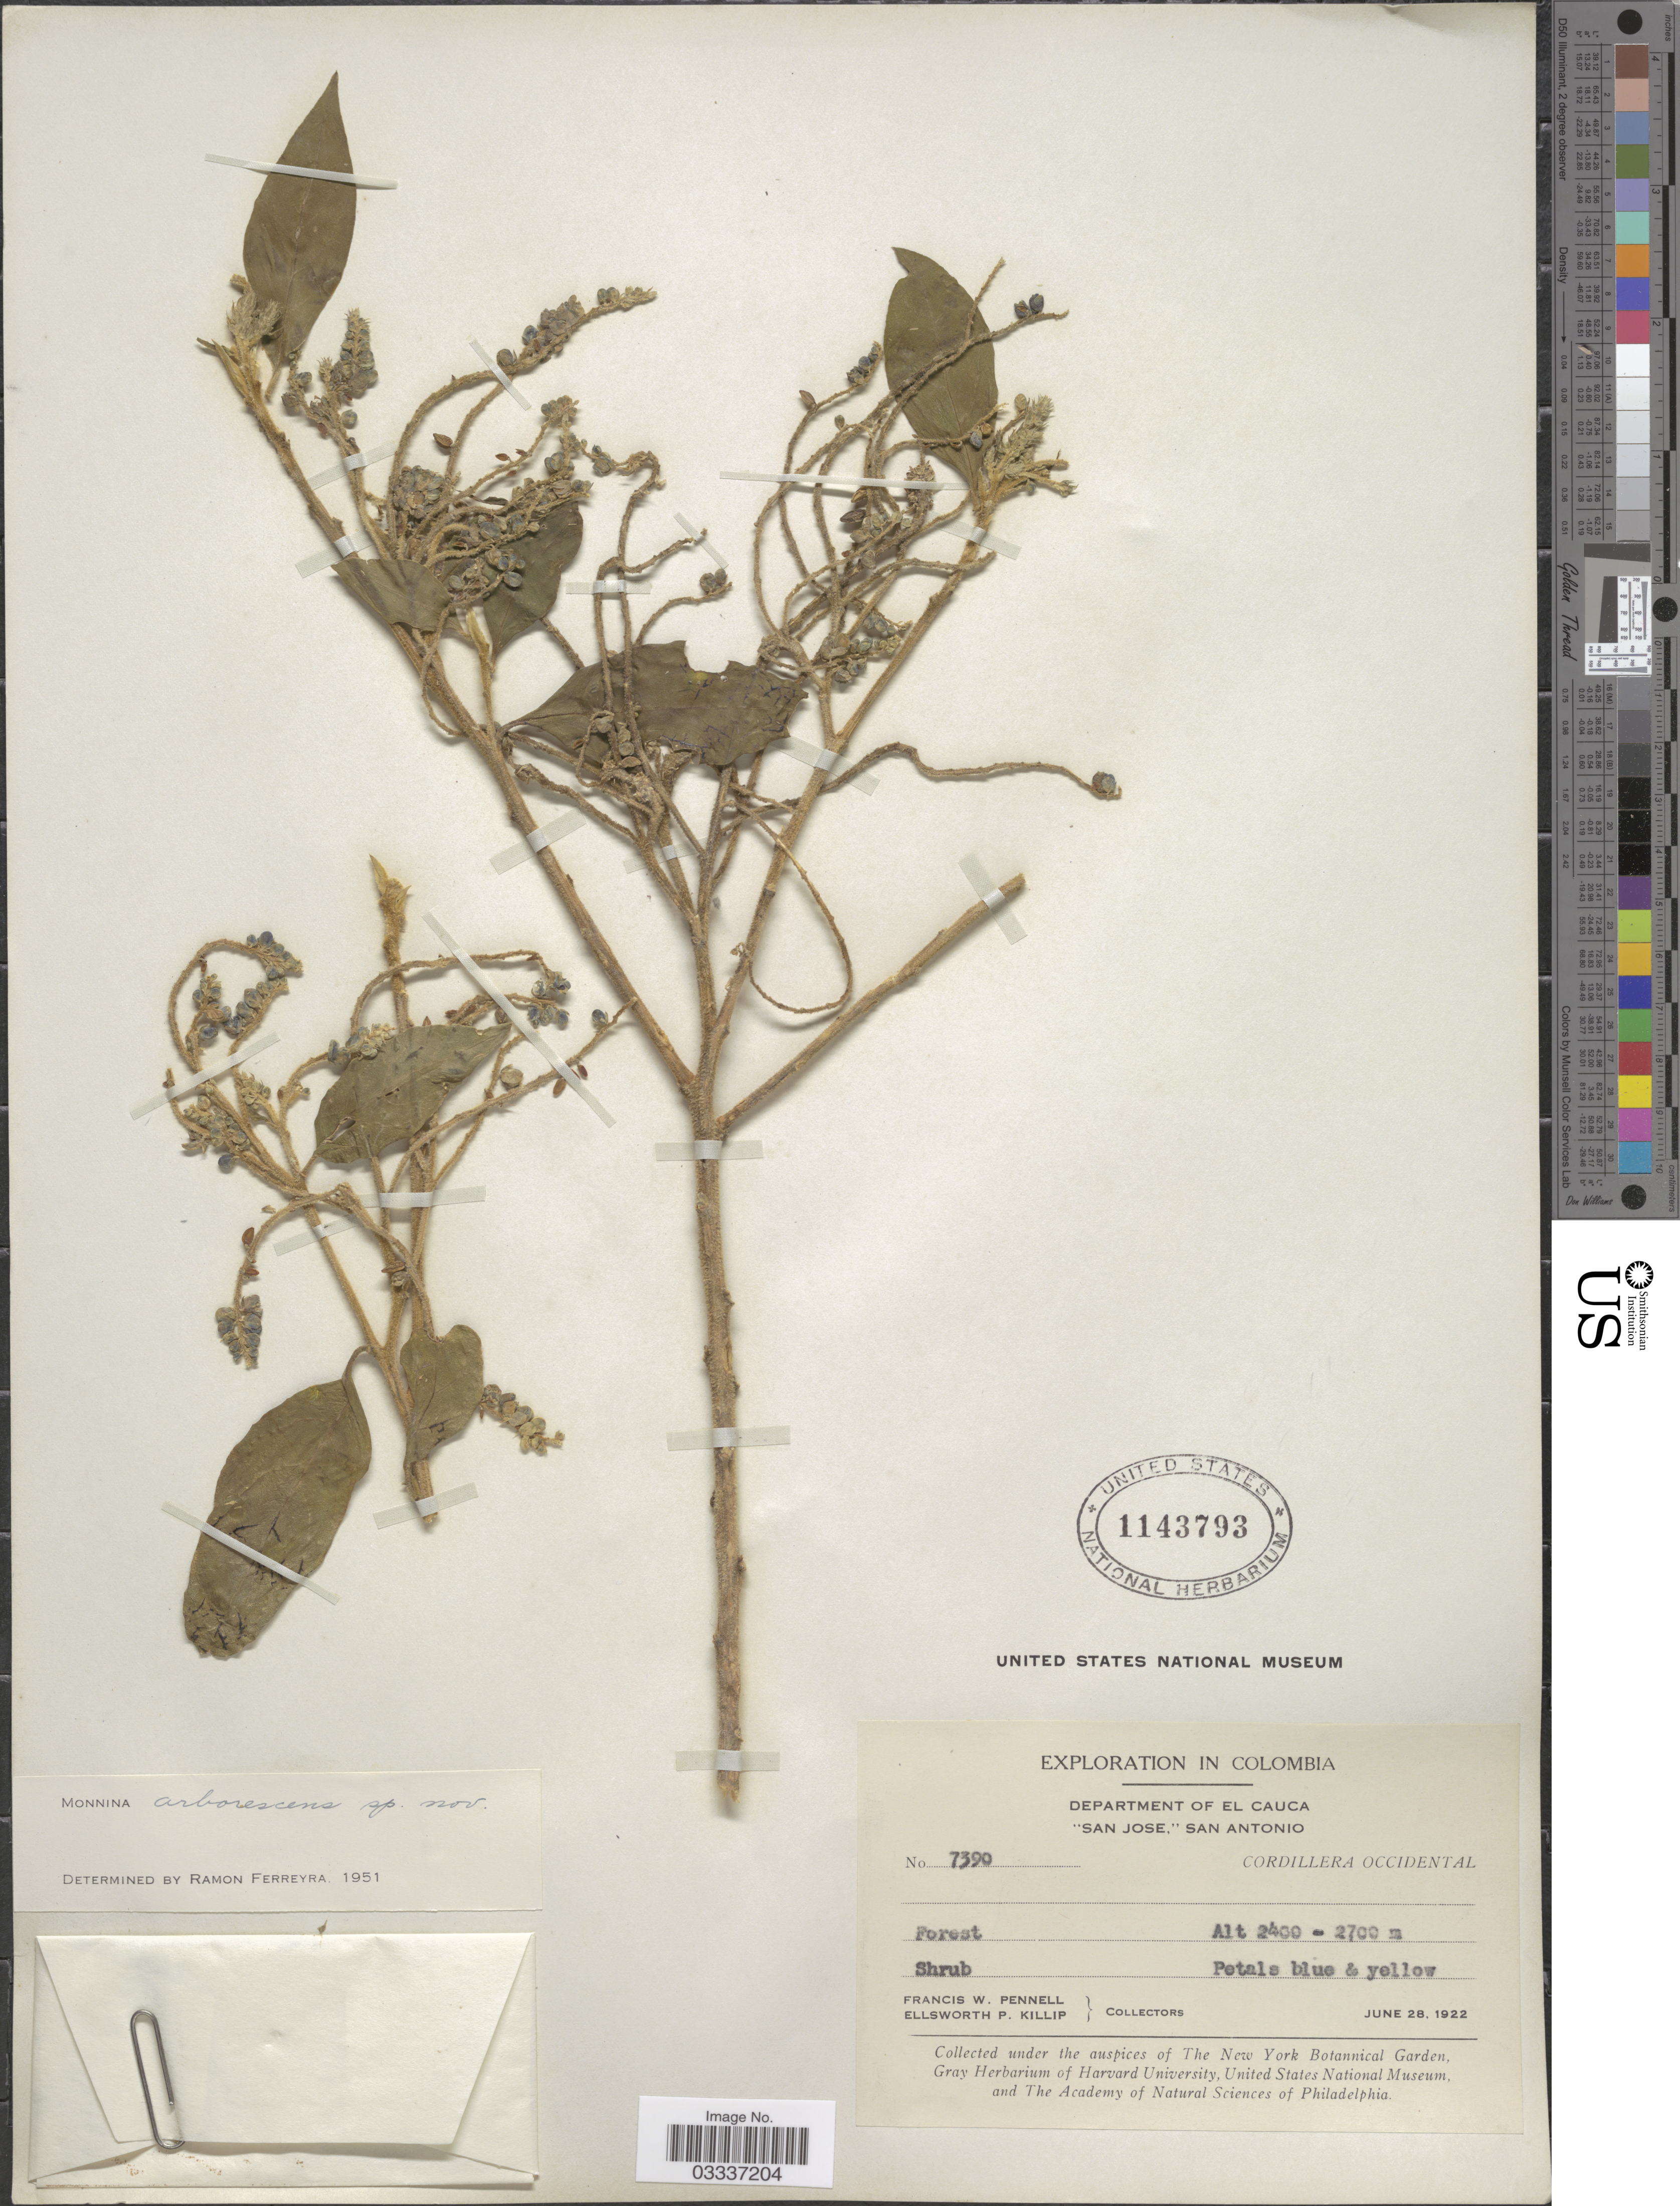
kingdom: Plantae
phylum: Tracheophyta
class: Magnoliopsida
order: Fabales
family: Polygalaceae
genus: Monnina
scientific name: Monnina arborescens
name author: Ferreyra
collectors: F. W. Pennell & E. P. Killip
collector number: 7390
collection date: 1922-06-28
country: Colombia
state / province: Cauca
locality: Department of El Cauca. "San Jose," San Antonio. Cordillera Occidental.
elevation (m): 2400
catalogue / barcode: US 1143793